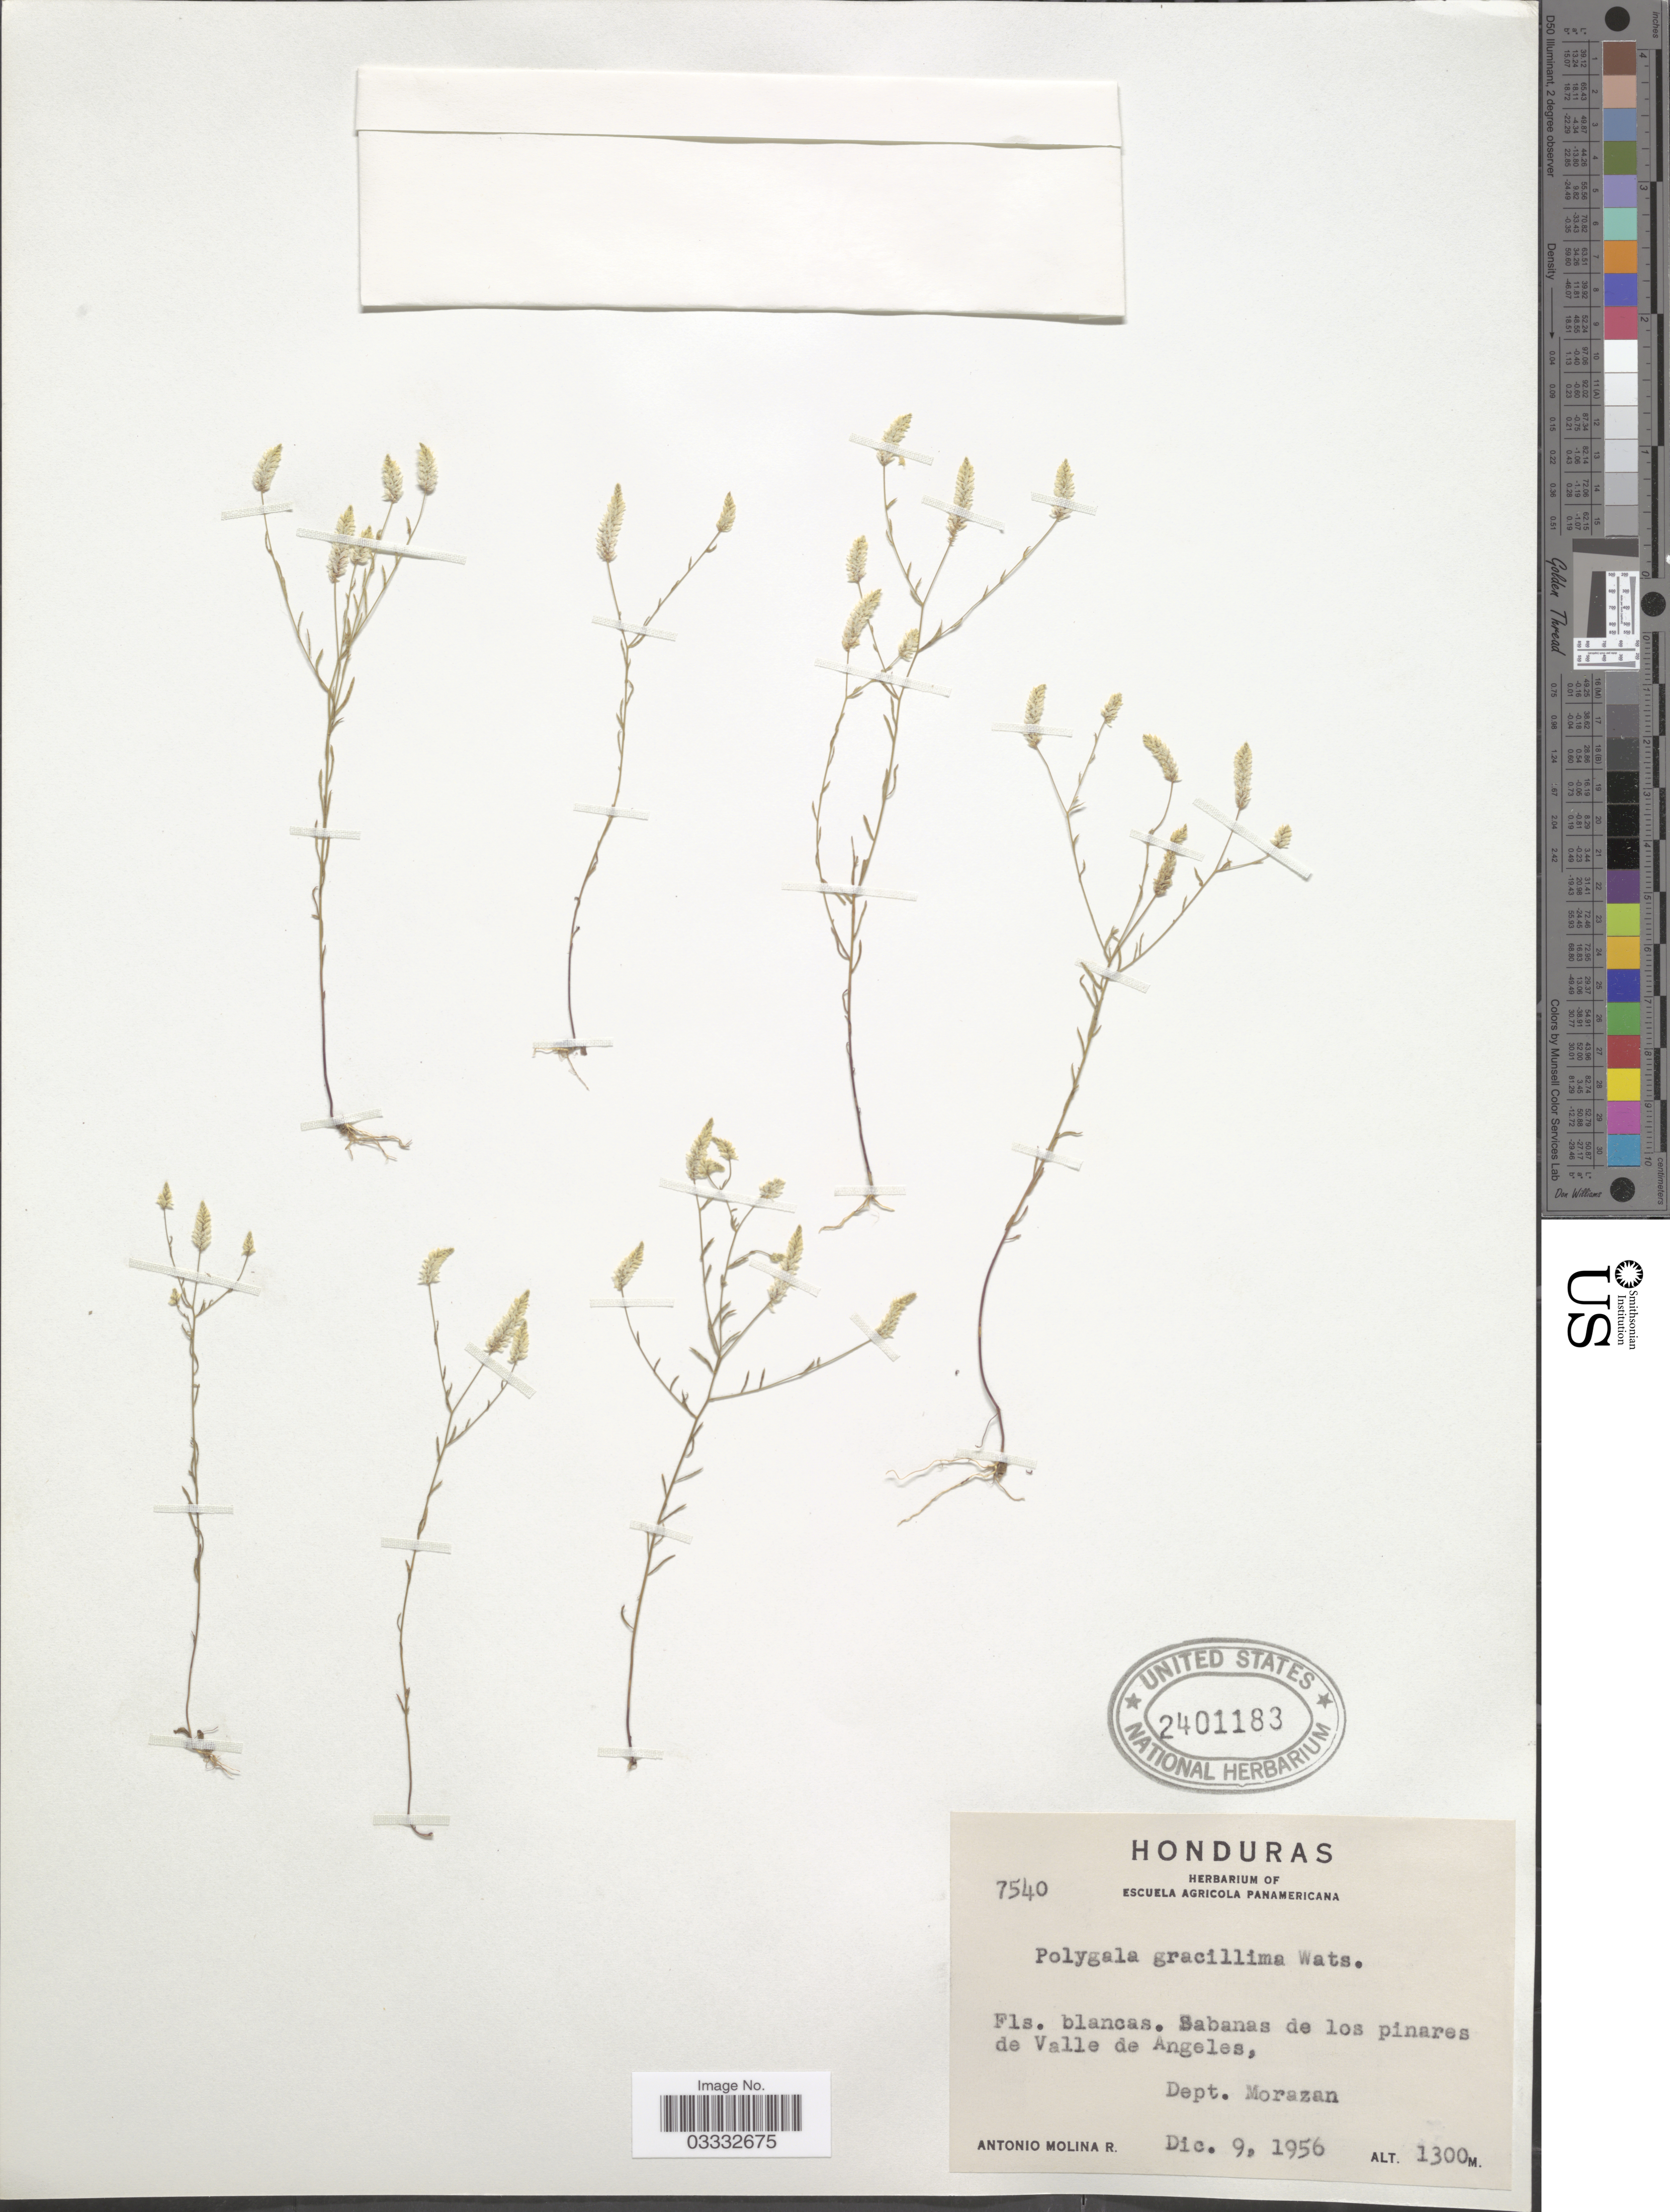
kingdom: Plantae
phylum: Tracheophyta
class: Magnoliopsida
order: Fabales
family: Polygalaceae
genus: Polygala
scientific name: Polygala gracillima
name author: S. Watson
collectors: A. Molina R.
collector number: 7540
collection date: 1956-12-09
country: Honduras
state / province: Fco. Morazán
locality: Sabanas de los pinares de Valle de Angeles, Dept. Morazan.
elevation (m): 1300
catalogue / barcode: US 2401183